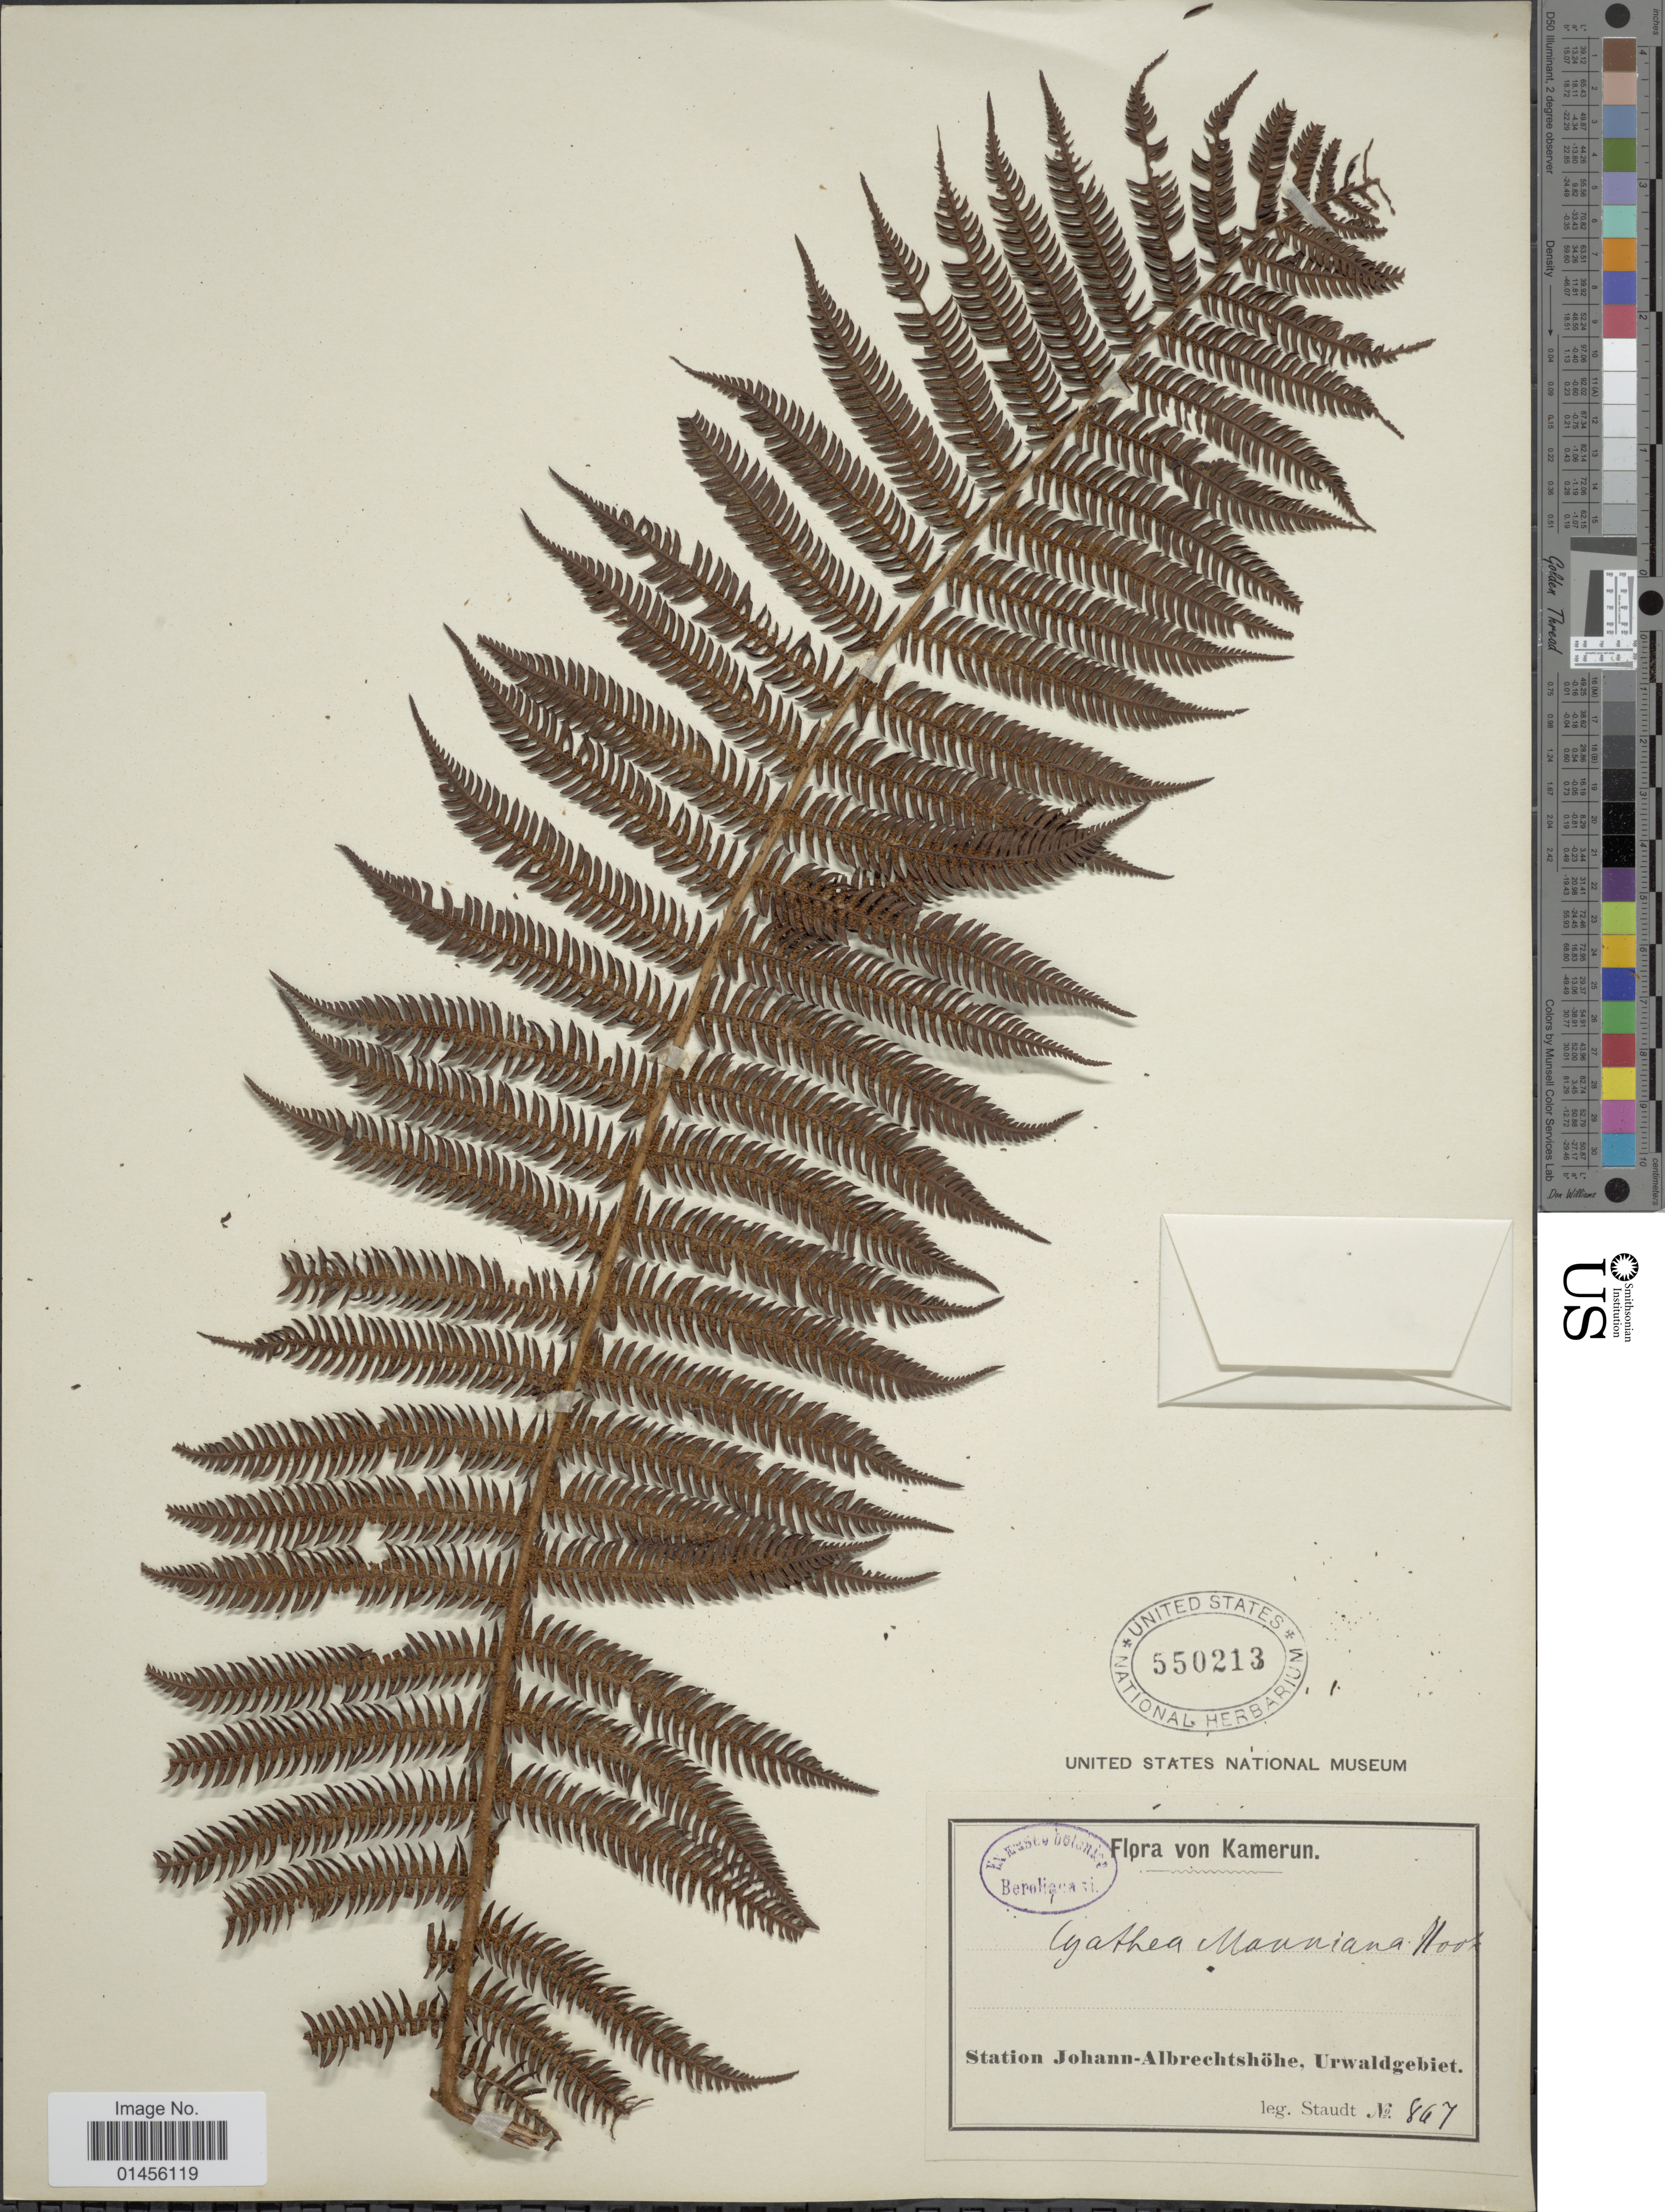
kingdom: Plantae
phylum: Tracheophyta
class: Polypodiopsida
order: Cyatheales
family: Cyatheaceae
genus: Alsophila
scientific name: Alsophila manniana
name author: (Hook.) R.M. Tryon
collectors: -. Staudt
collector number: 867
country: Cameroon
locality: Station Johann-Albrechthöhe, Urwaldgebiet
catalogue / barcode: US 550213